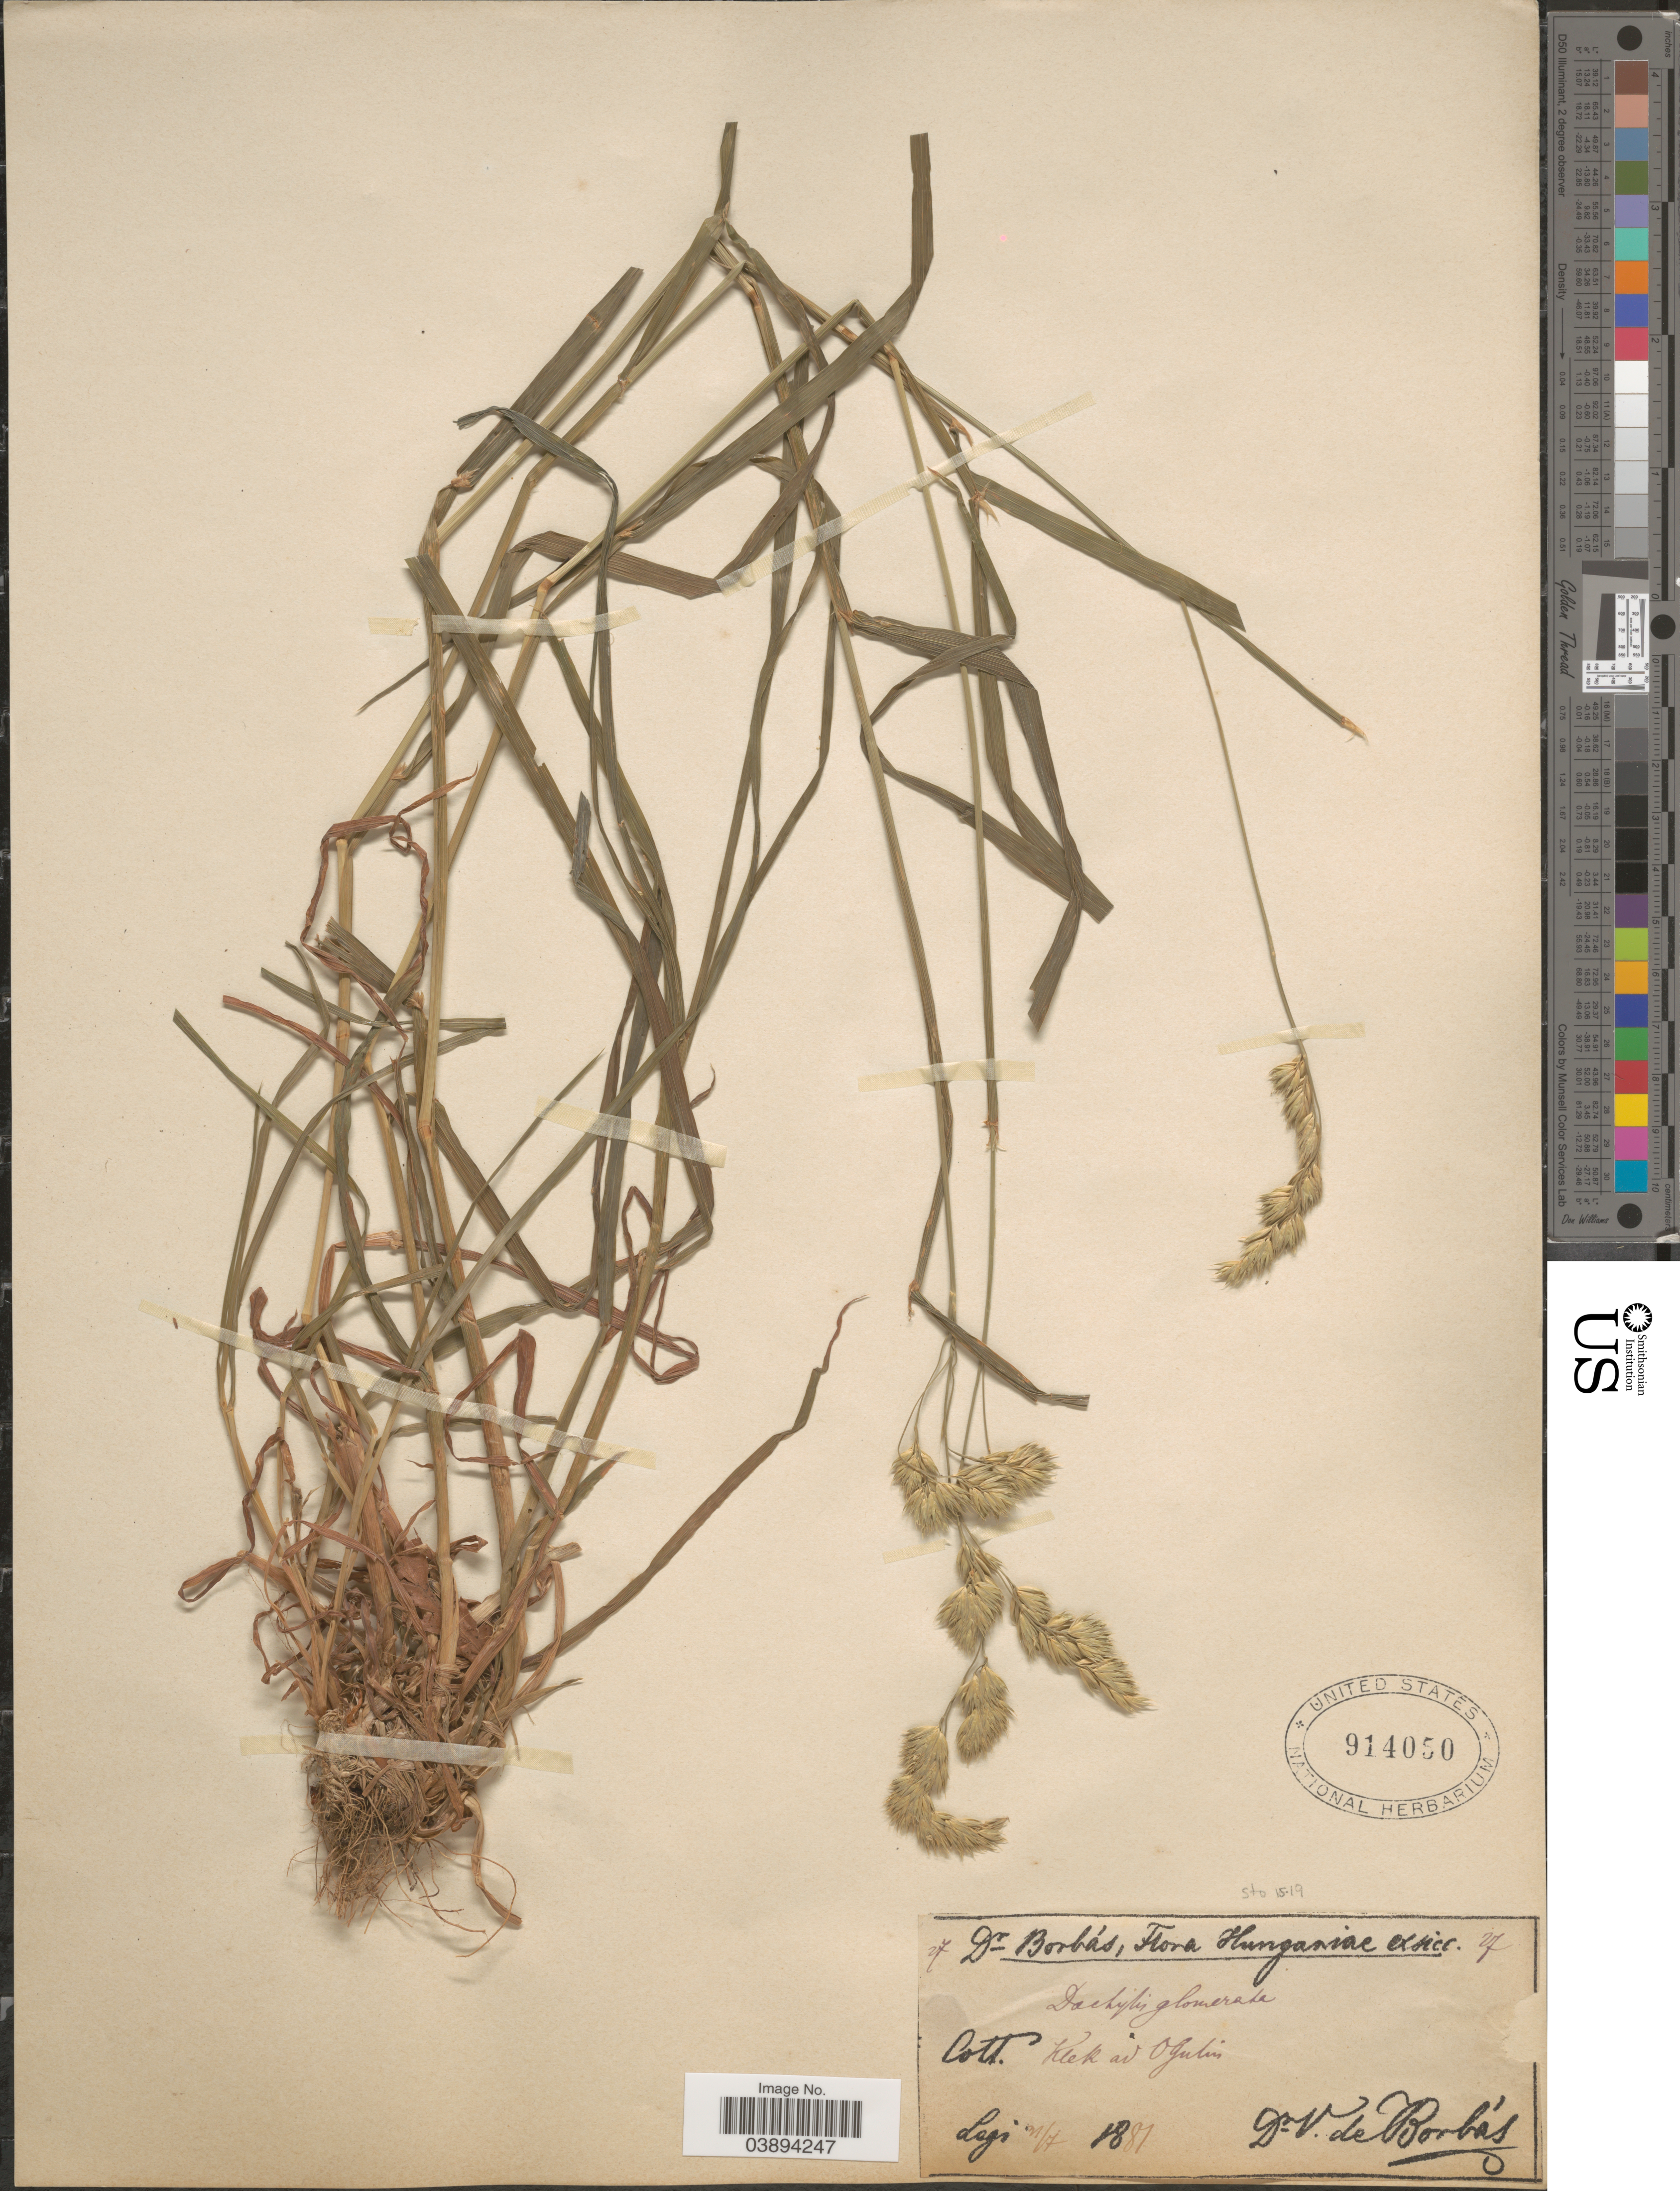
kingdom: Plantae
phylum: Tracheophyta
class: Liliopsida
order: Poales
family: Poaceae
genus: Dactylis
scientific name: Dactylis glomerata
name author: L.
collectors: V. von Borbás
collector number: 27*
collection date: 1881-07-31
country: Hungary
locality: Hungariae. Cott. Klek ad Ogulin.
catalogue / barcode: US 914050